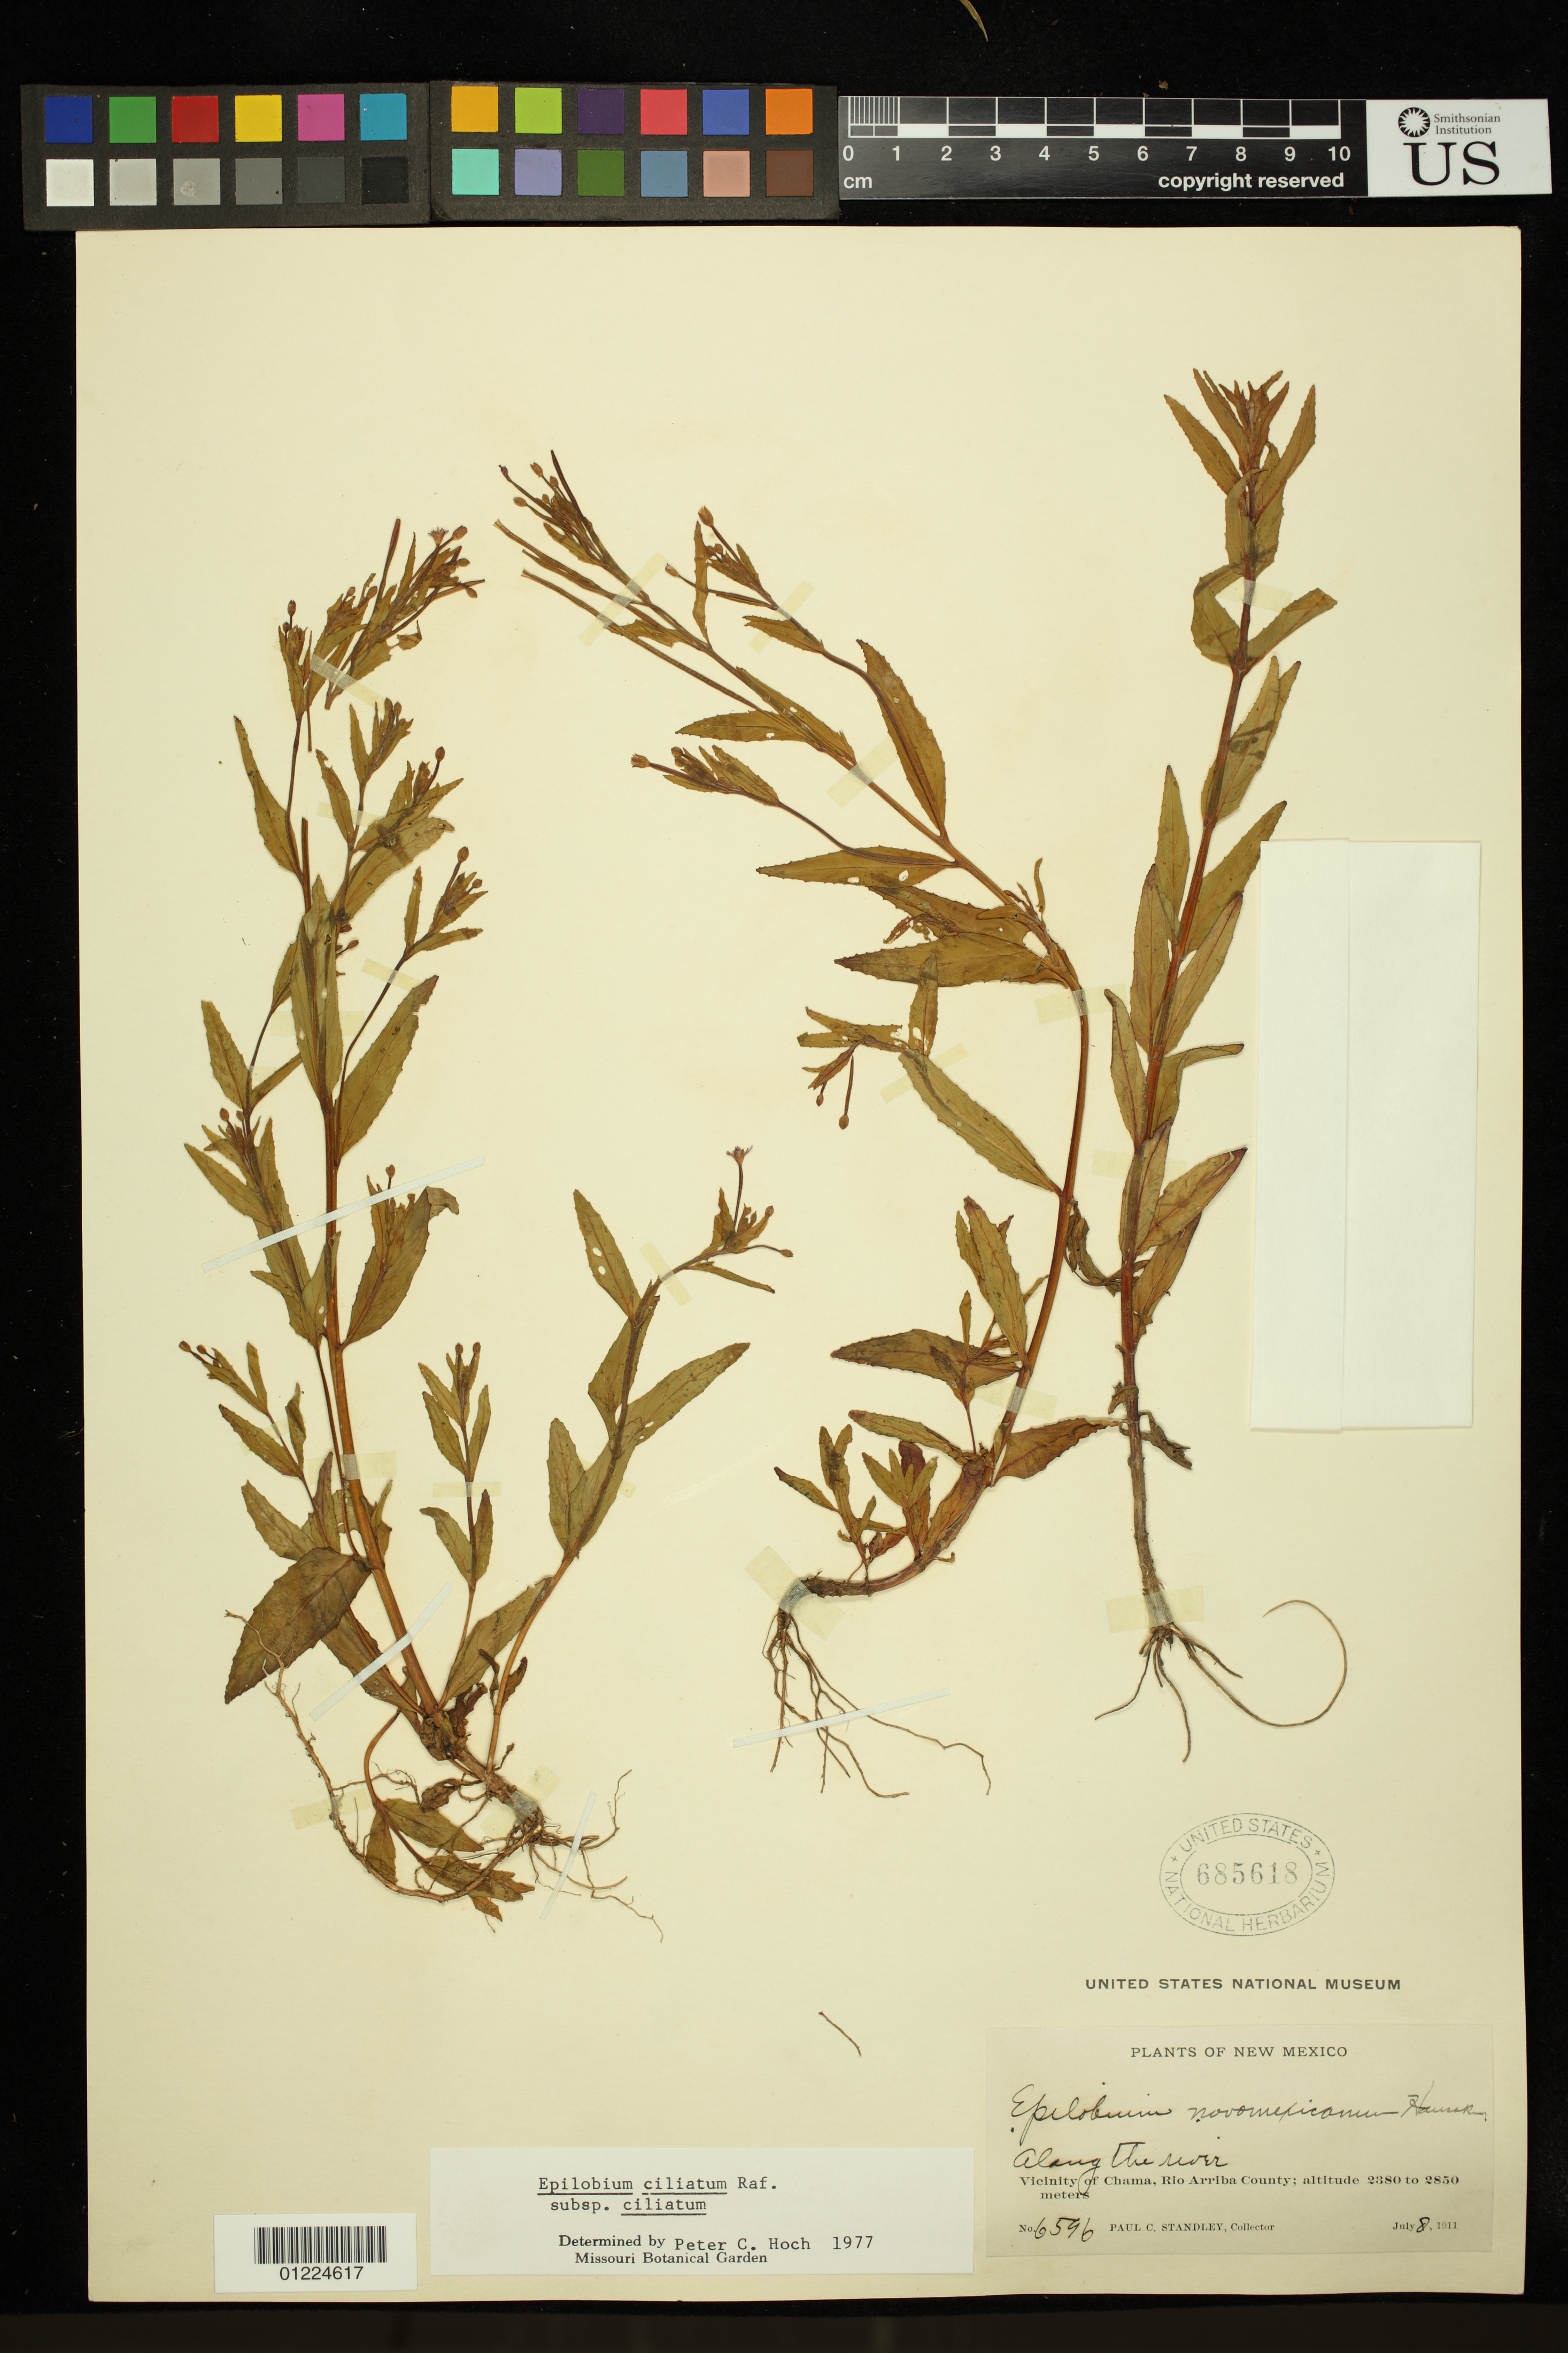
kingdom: Plantae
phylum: Tracheophyta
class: Magnoliopsida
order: Myrtales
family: Onagraceae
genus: Epilobium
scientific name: Epilobium ciliatum subsp. ciliatum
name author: Raf.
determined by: Hoch, P. C.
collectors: P. C. Standley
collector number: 6596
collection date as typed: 08 Jul 1911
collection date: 1911-07-08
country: United States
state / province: New Mexico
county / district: Rio Arriba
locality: Chama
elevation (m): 2380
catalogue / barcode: US 685618